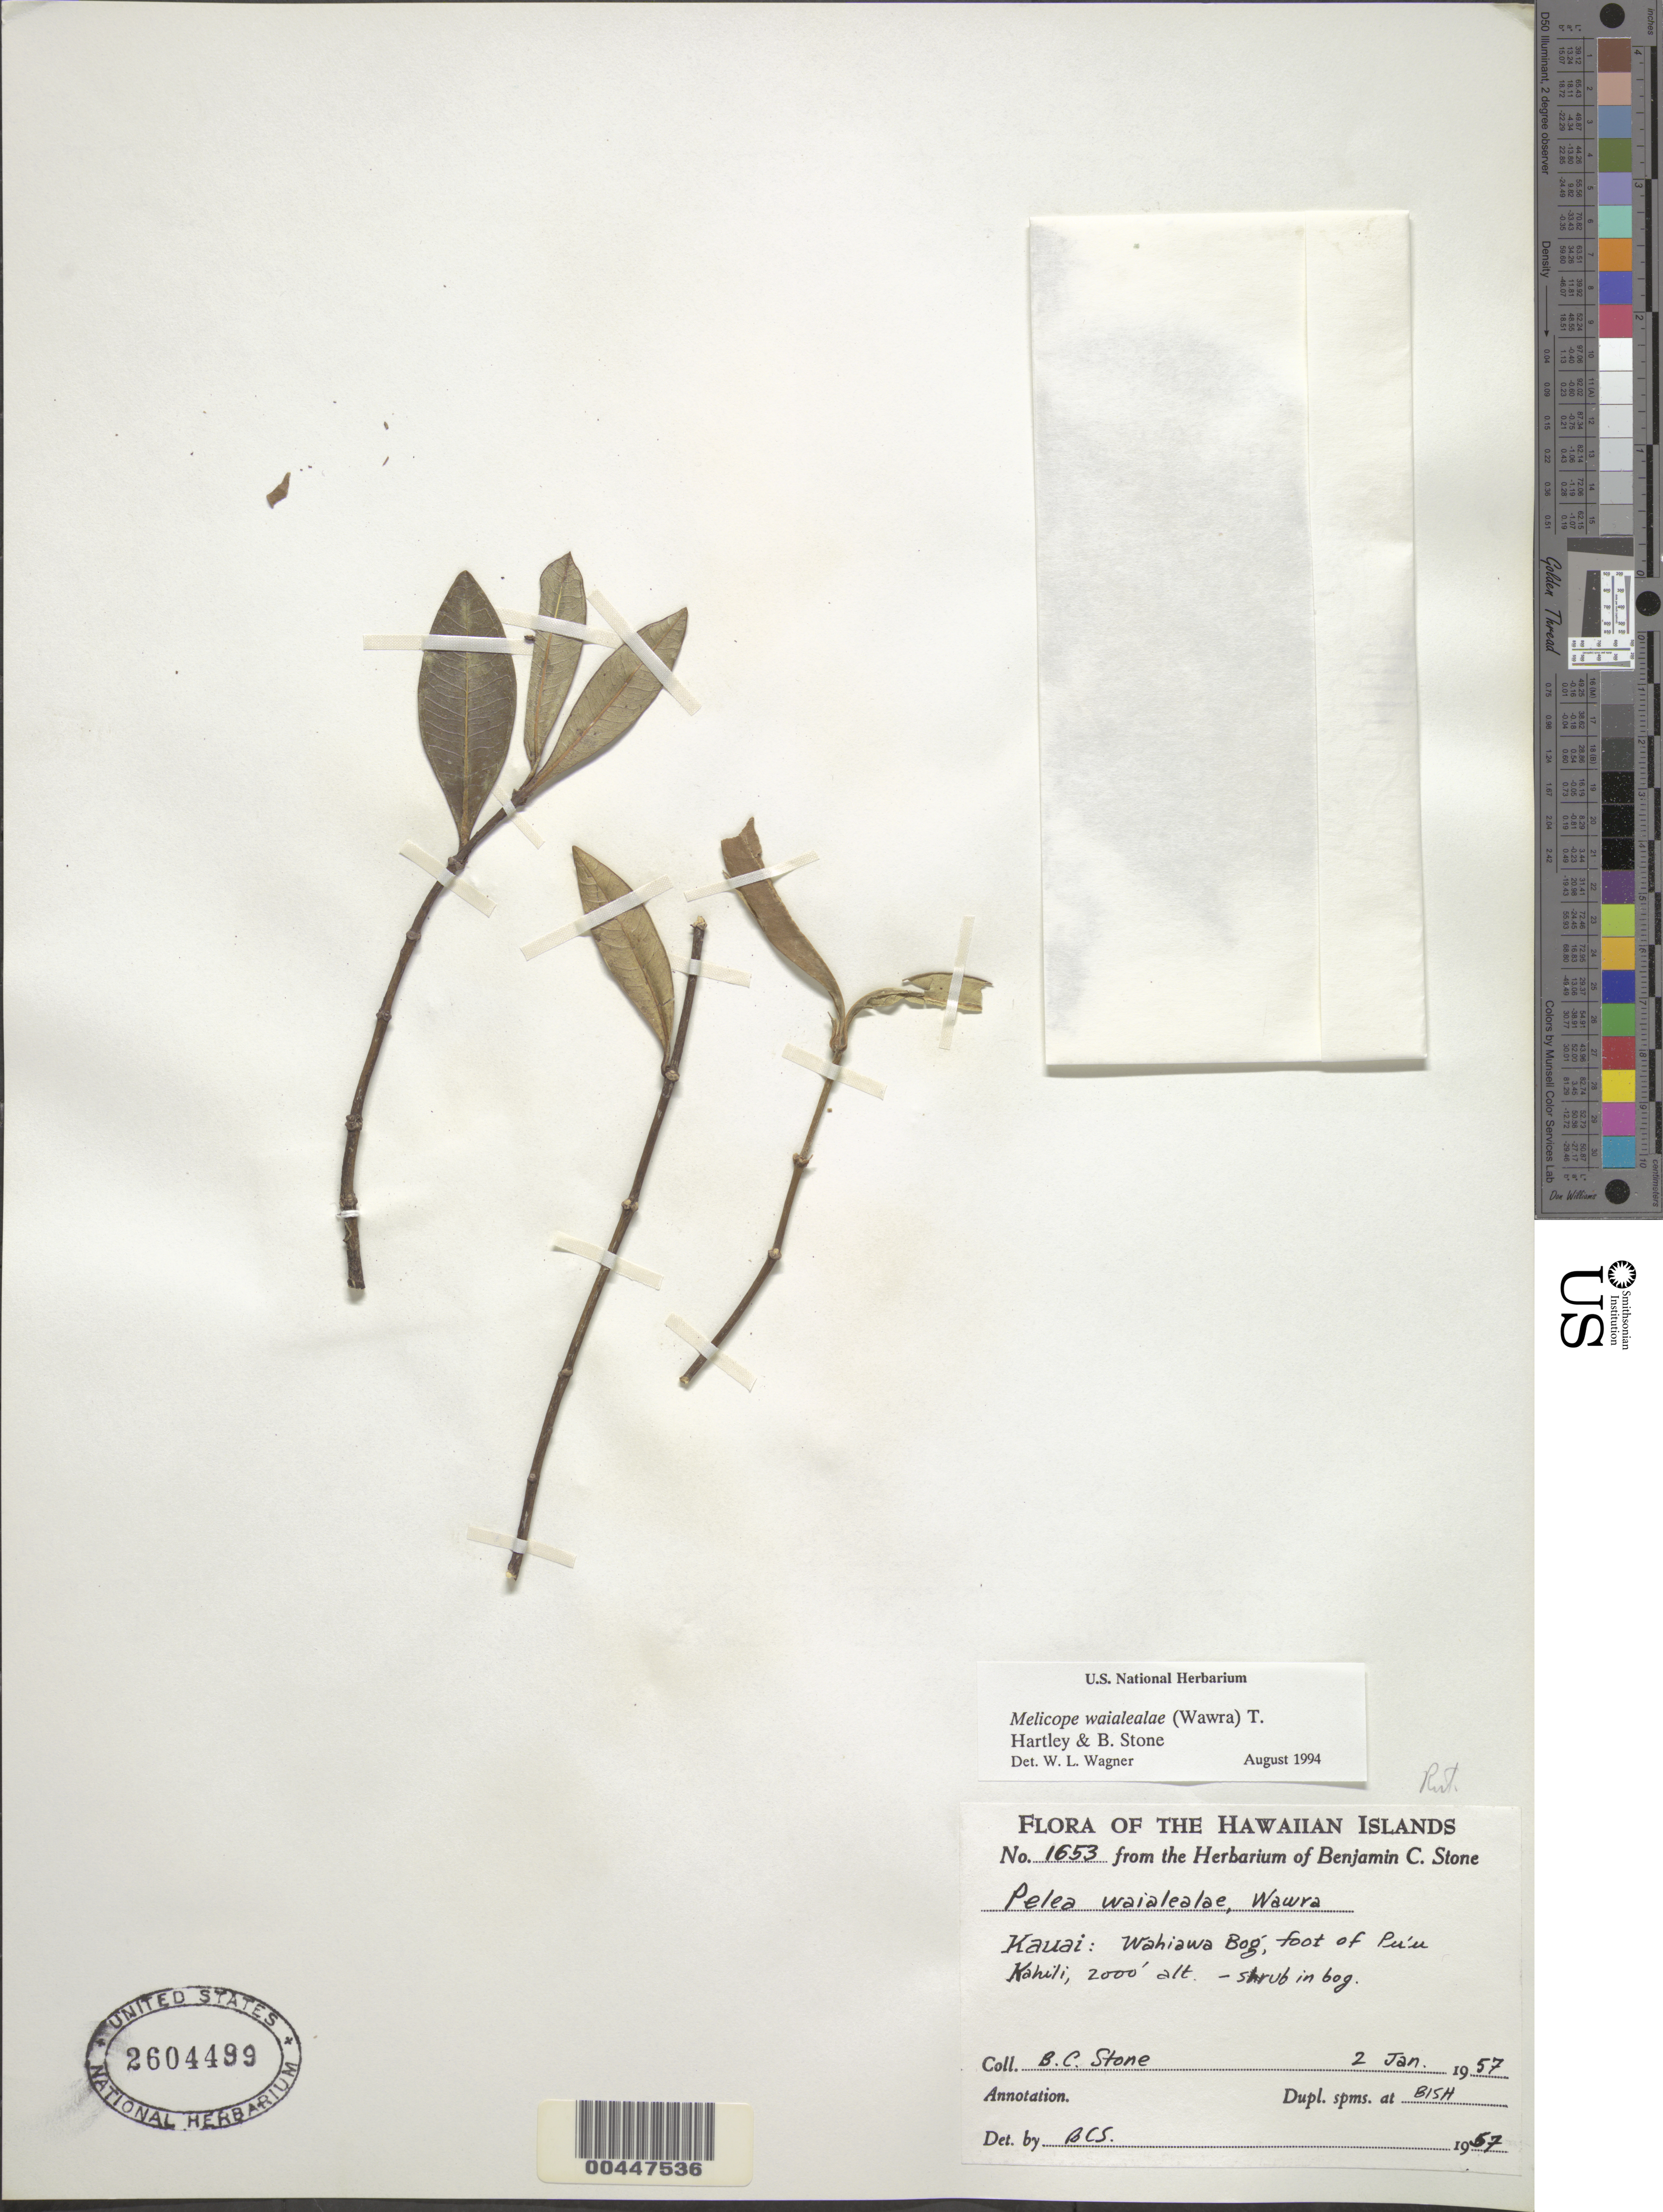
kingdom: Plantae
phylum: Tracheophyta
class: Magnoliopsida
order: Sapindales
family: Rutaceae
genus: Melicope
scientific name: Melicope waialealae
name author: (Wawra) T.G. Hartley & B.C. Stone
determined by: Wagner, W. L., (BOT), Smithsonian Institution - National Museum of Natural History (UNITED STATES)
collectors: B. C. Stone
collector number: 1653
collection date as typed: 2 Jan 1957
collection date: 1957-01-02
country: United States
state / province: Hawaii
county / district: Kauai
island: Kaua'i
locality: Wahiawa Bog, foot of Puu Kahili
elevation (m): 610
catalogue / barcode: US 2604499